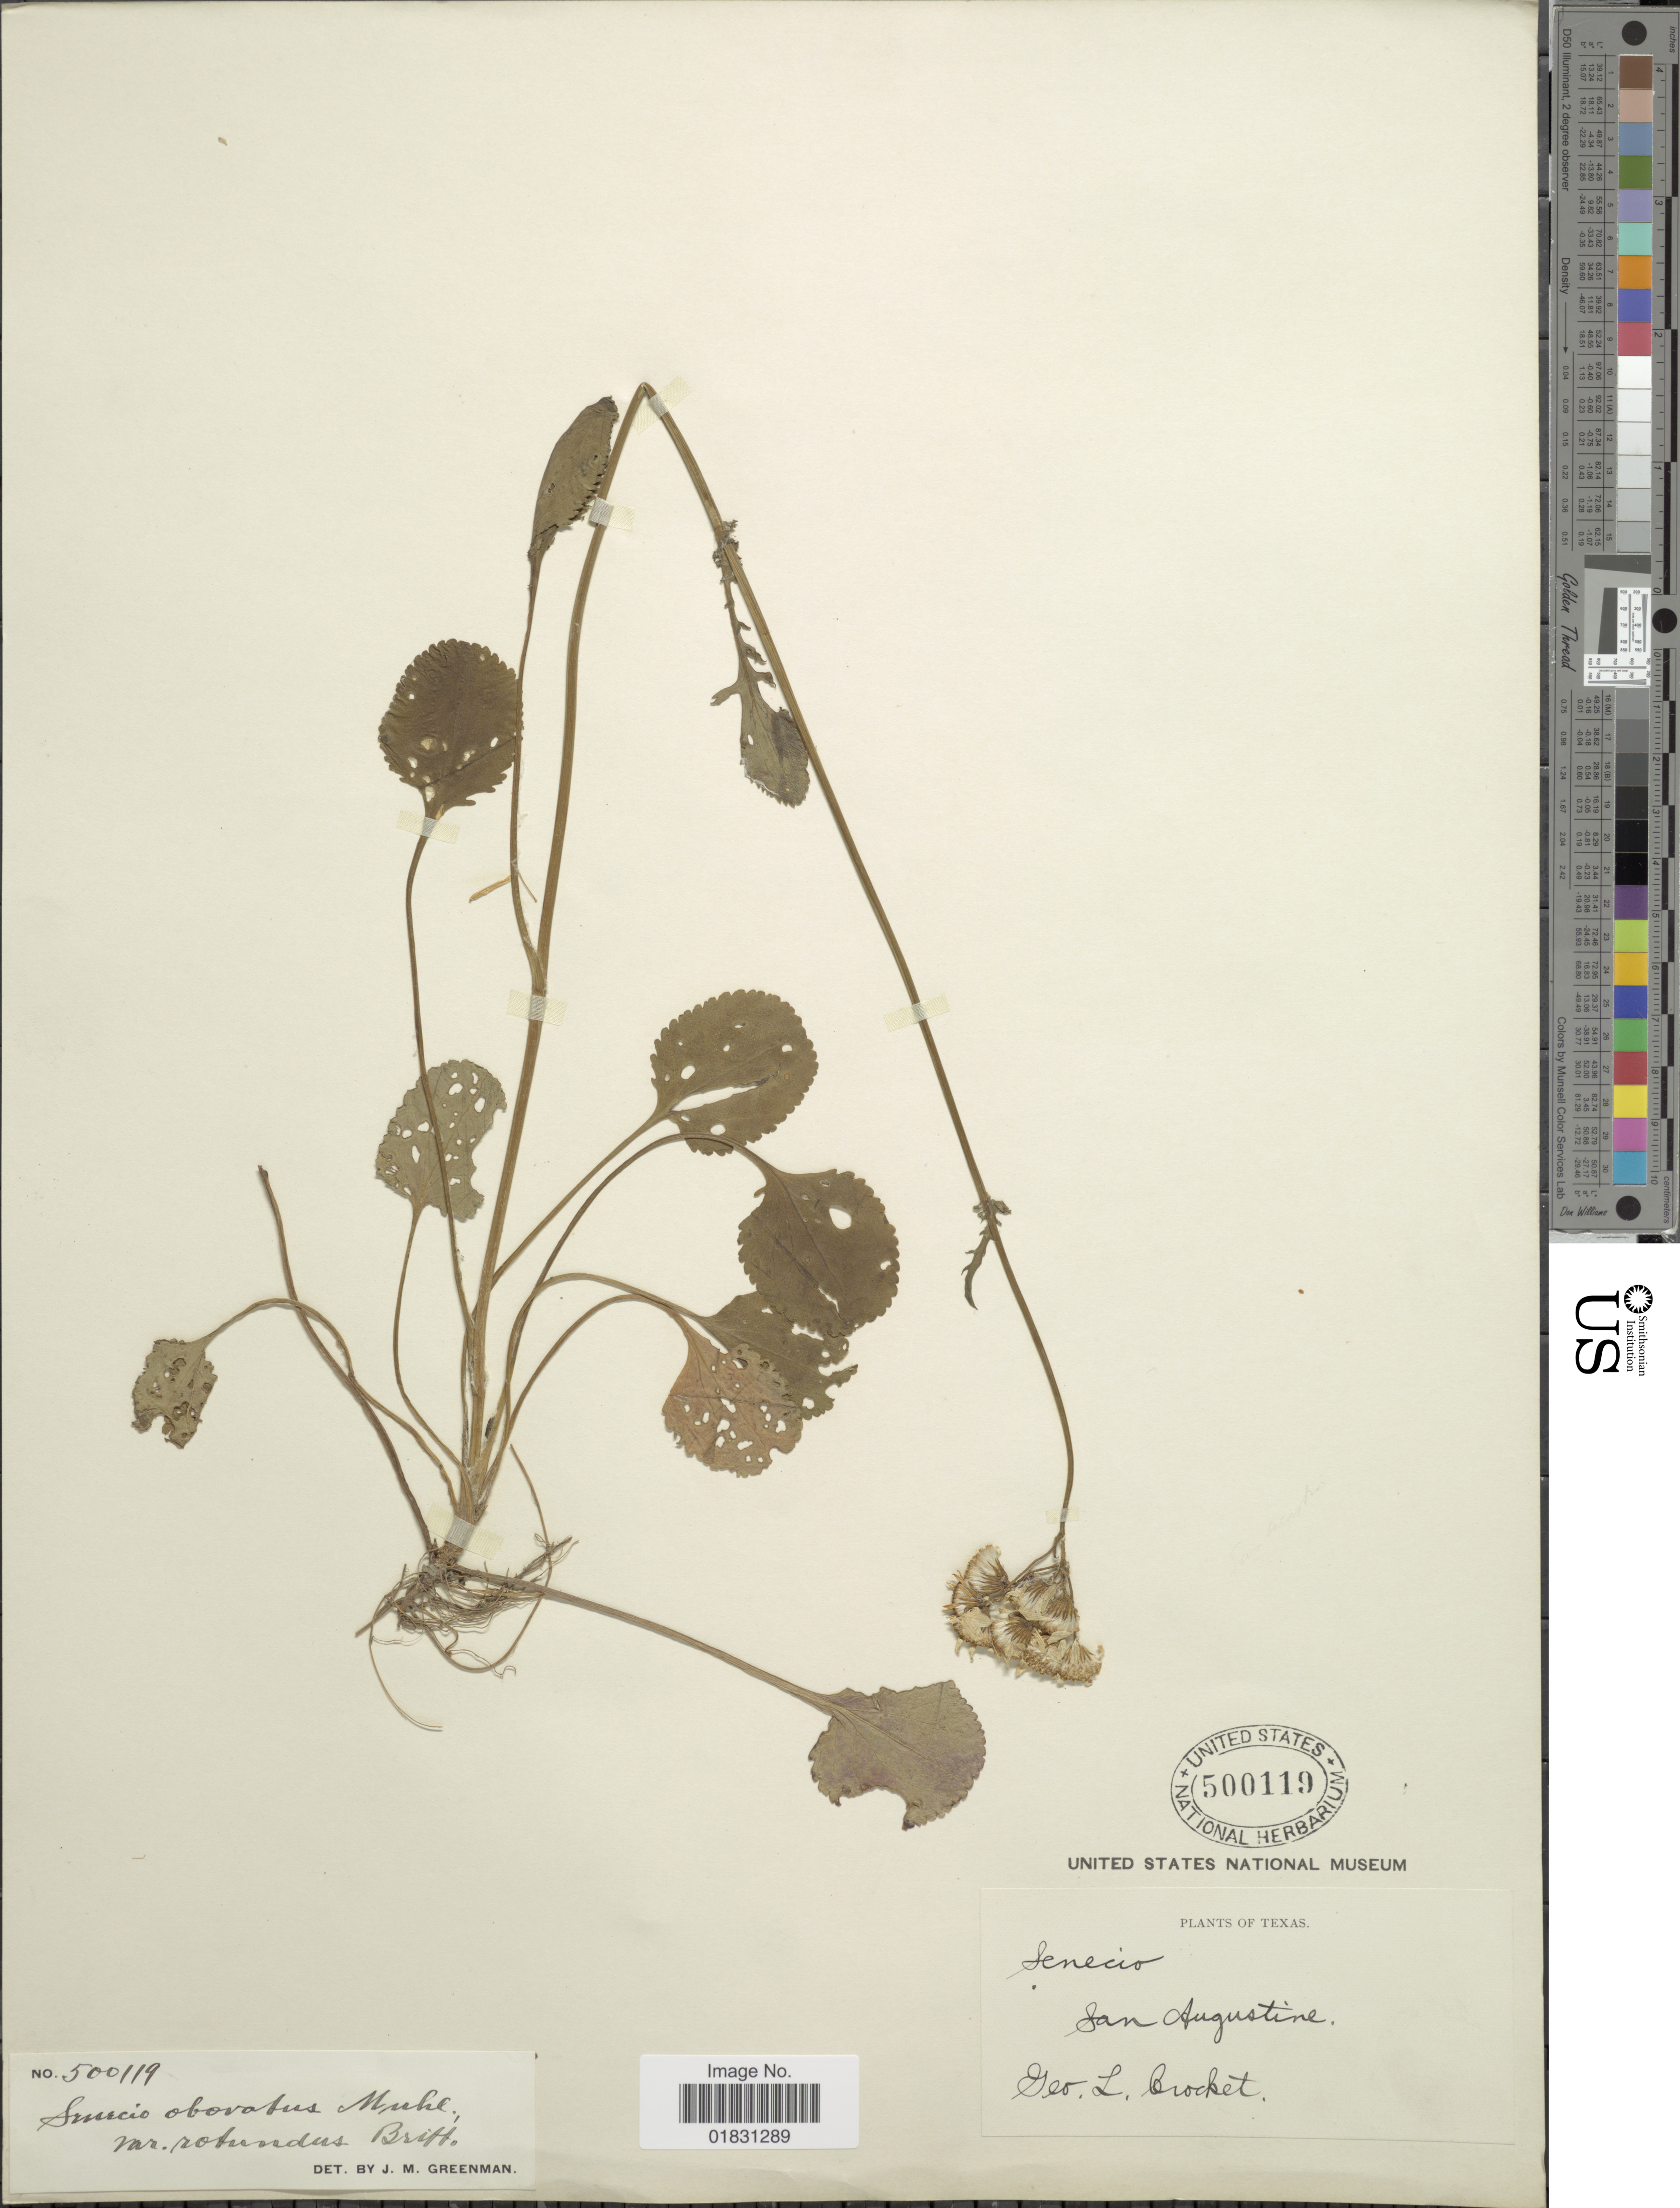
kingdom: Plantae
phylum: Tracheophyta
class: Magnoliopsida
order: Asterales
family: Asteraceae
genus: Packera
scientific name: Packera obovata var. rotundus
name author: Britton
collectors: G. Crocket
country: United States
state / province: Texas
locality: San Augustine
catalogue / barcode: US 500119